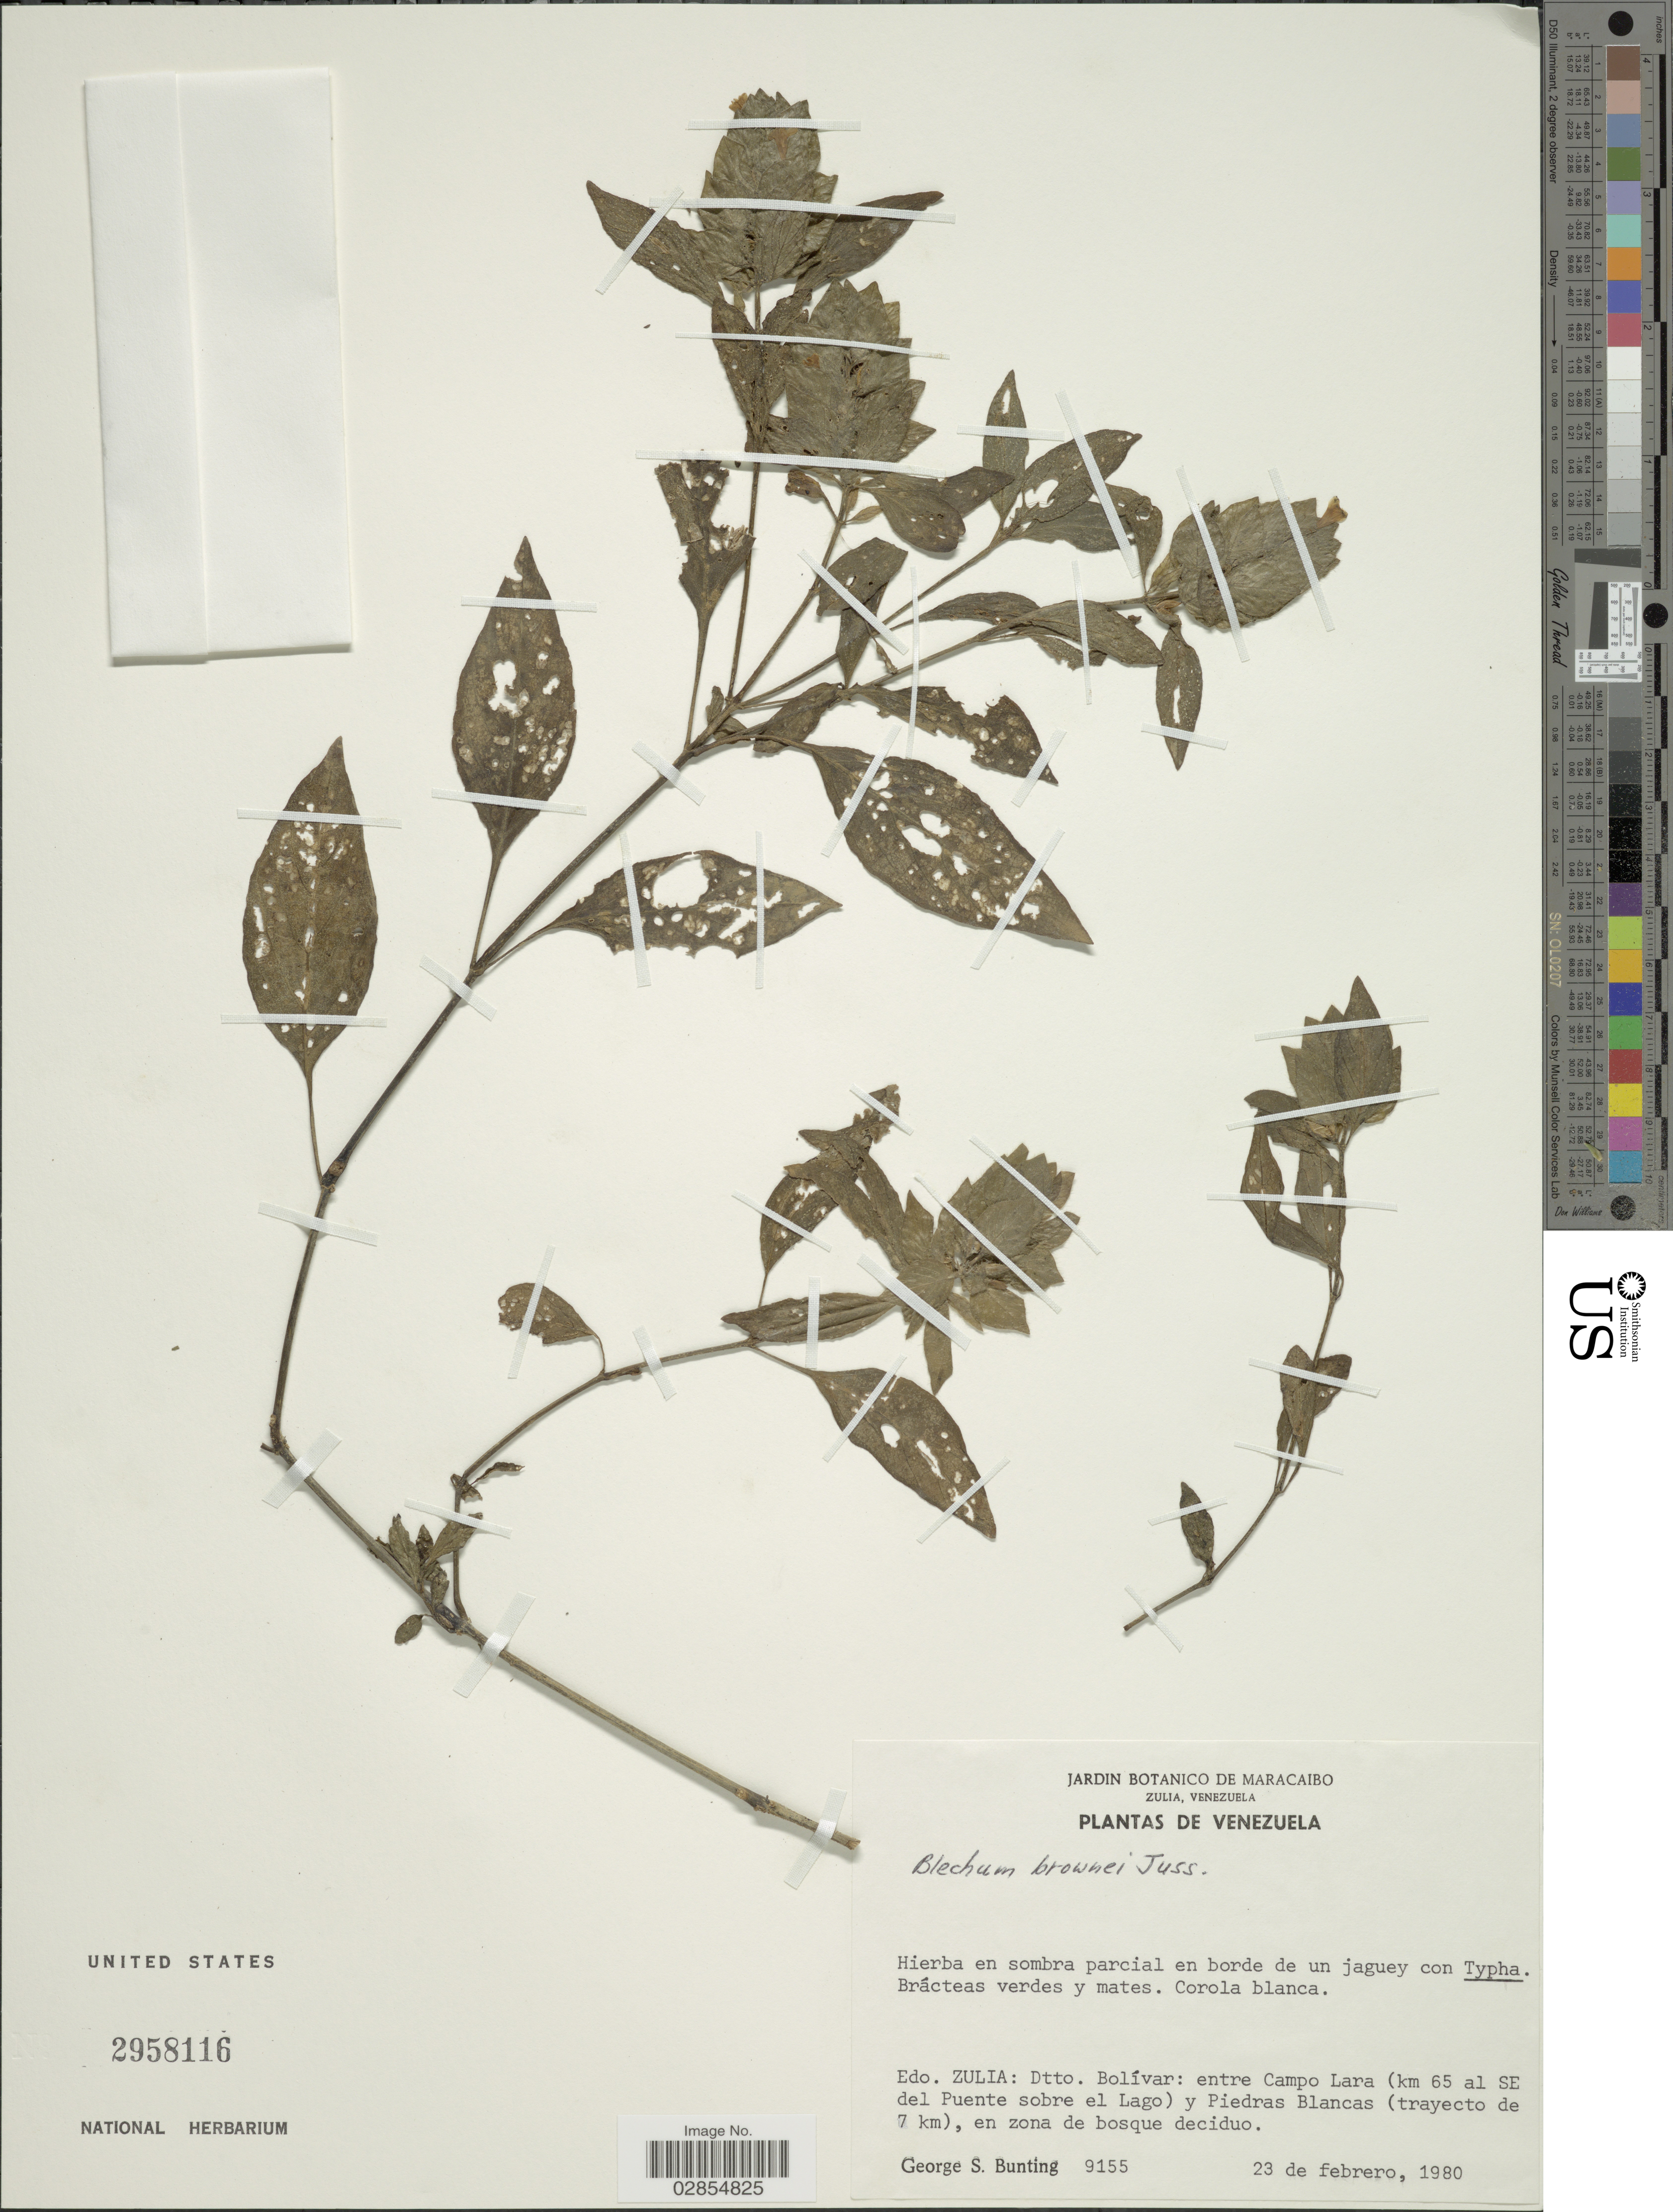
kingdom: Plantae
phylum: Tracheophyta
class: Magnoliopsida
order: Lamiales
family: Acanthaceae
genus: Blechum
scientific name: Blechum pyramidatum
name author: (Lam.) Urb.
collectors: G. S. Bunting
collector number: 9155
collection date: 1980-02-23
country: Venezuela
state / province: Zulia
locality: Edo. Zulia: Dtto. Bolívar: entre Campo Lara (km 65 al SE del Puente sobre el Lago) y Piedras Blancas (trayecto de 7 km), en zona de bosque deciduo.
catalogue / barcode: US 2958116